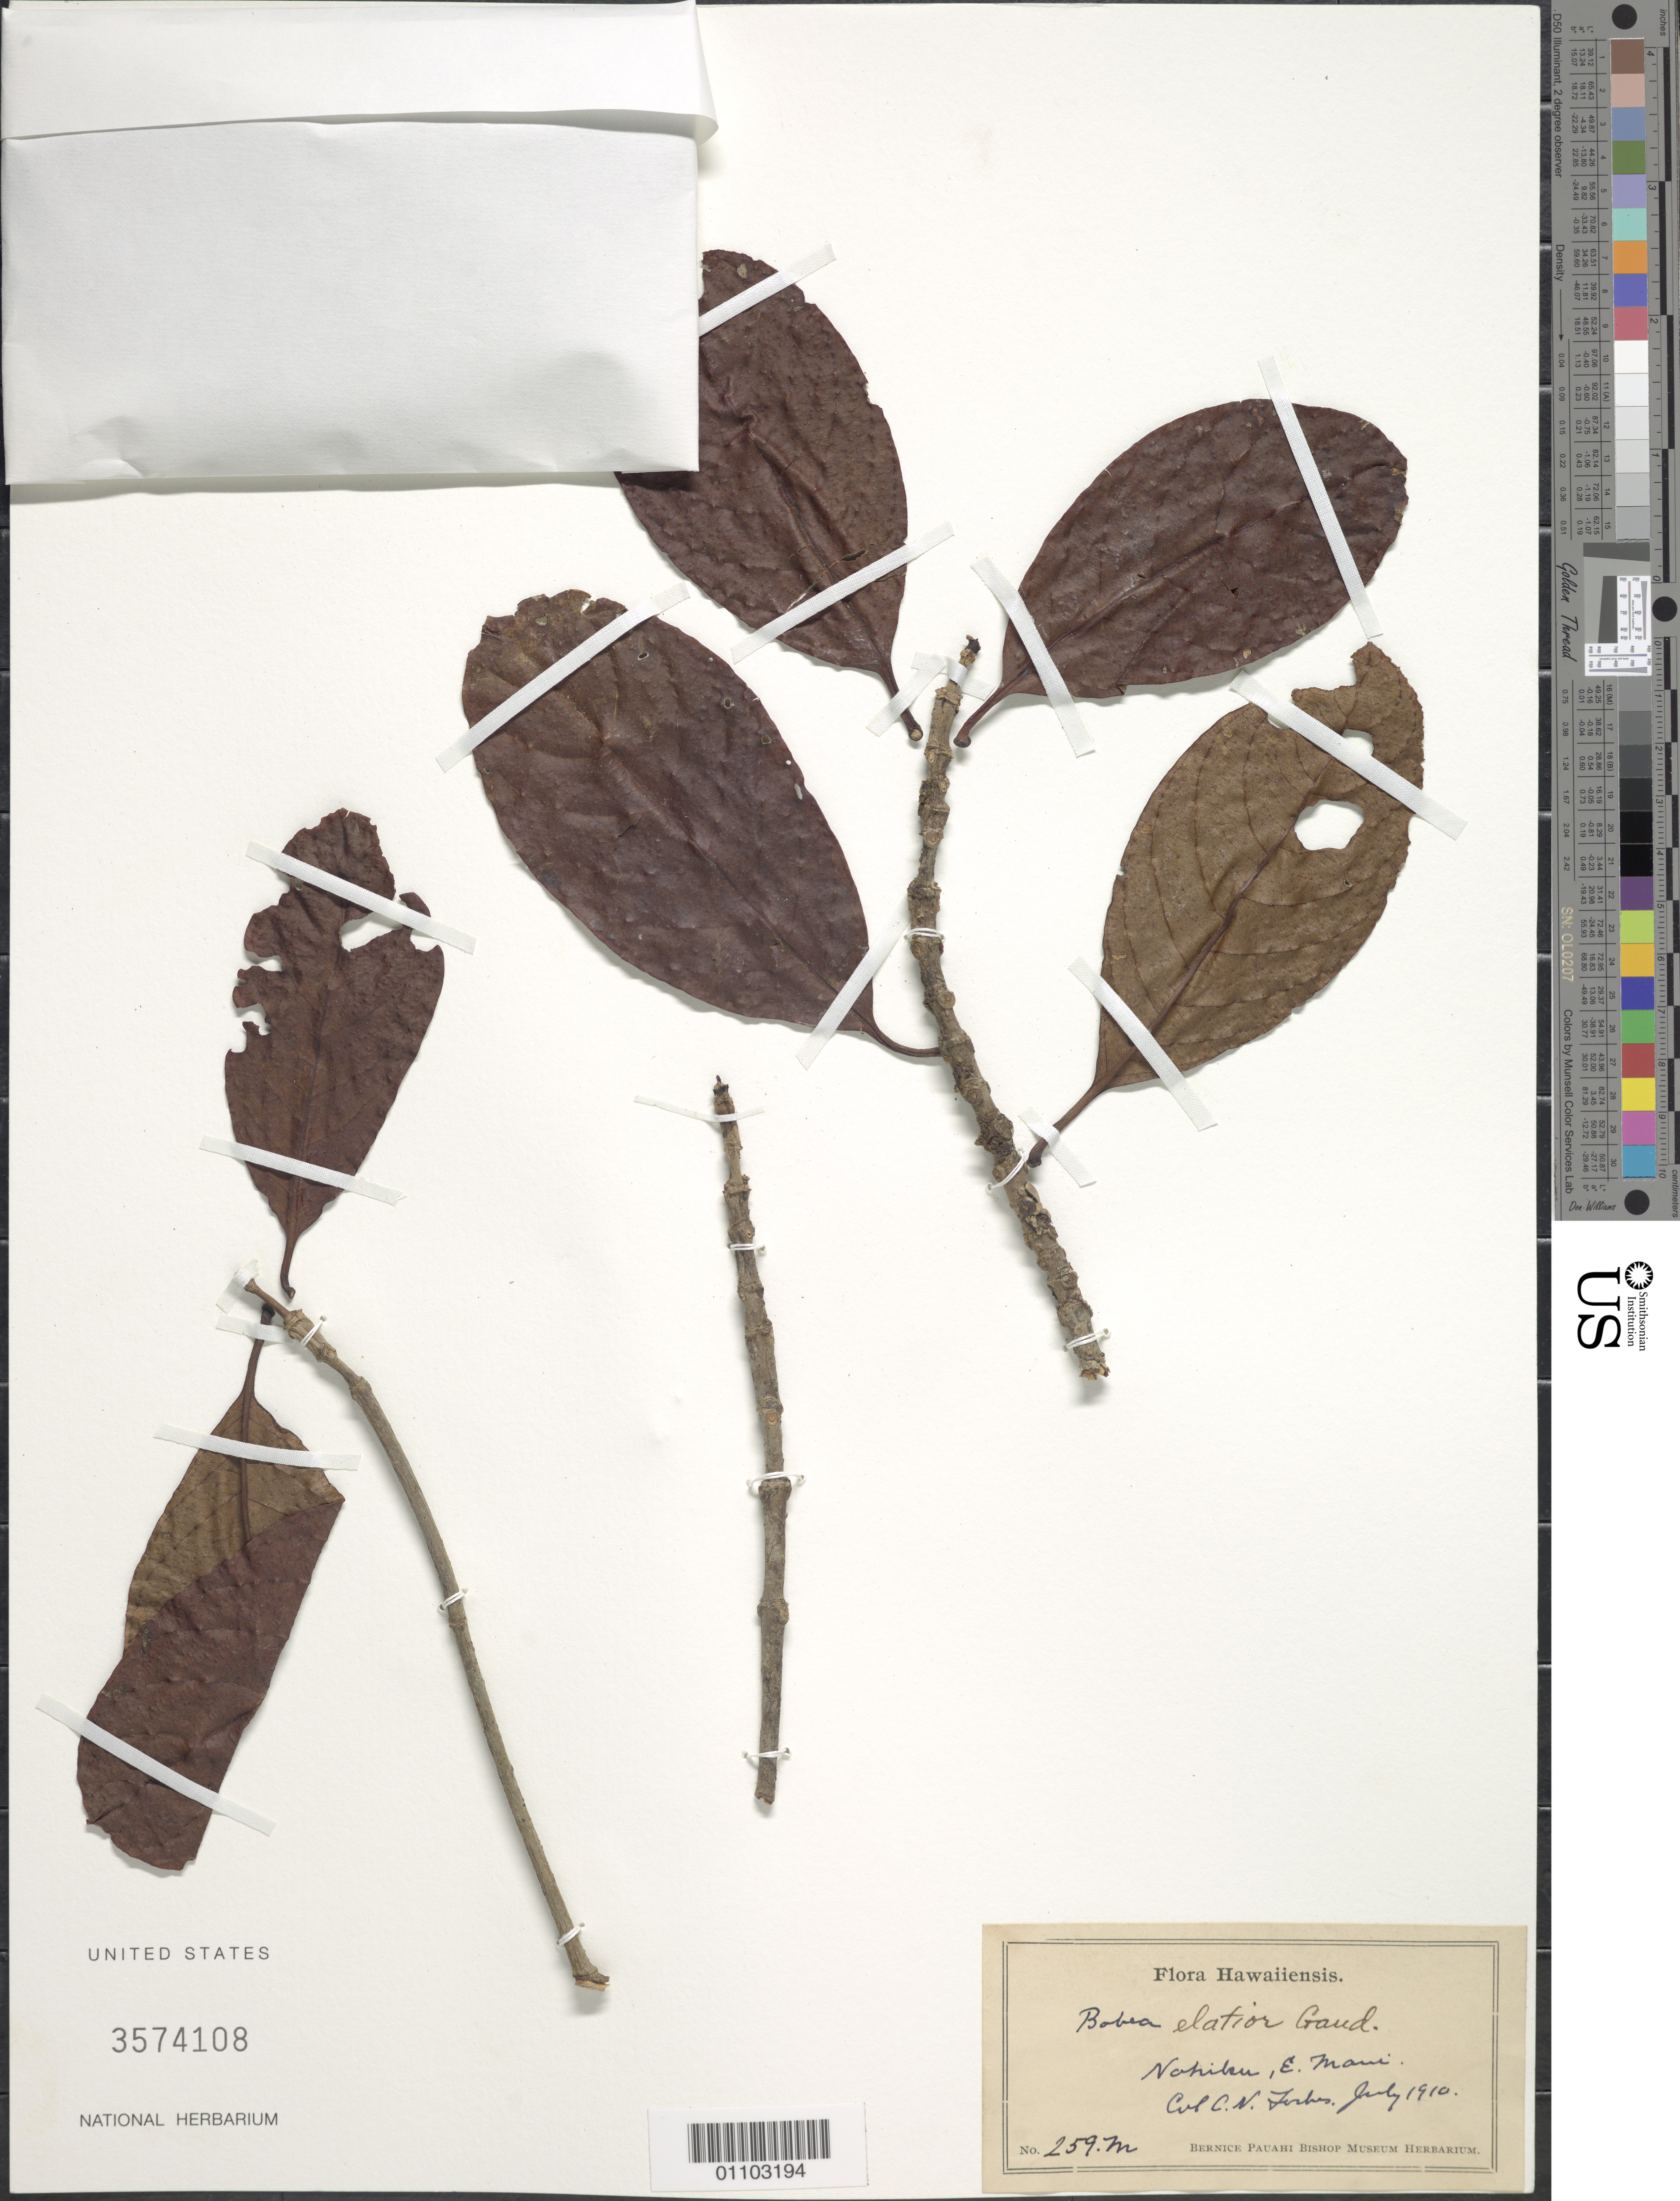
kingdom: Plantae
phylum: Tracheophyta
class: Magnoliopsida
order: Gentianales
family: Rubiaceae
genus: Bobea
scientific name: Bobea elatior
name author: Gaudich.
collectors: C. N. Forbes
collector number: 259.M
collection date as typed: Jul 1910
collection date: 1910-07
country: United States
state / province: Hawaii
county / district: Maui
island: Maui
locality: Nahiku, E. Maui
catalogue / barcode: US 3574108